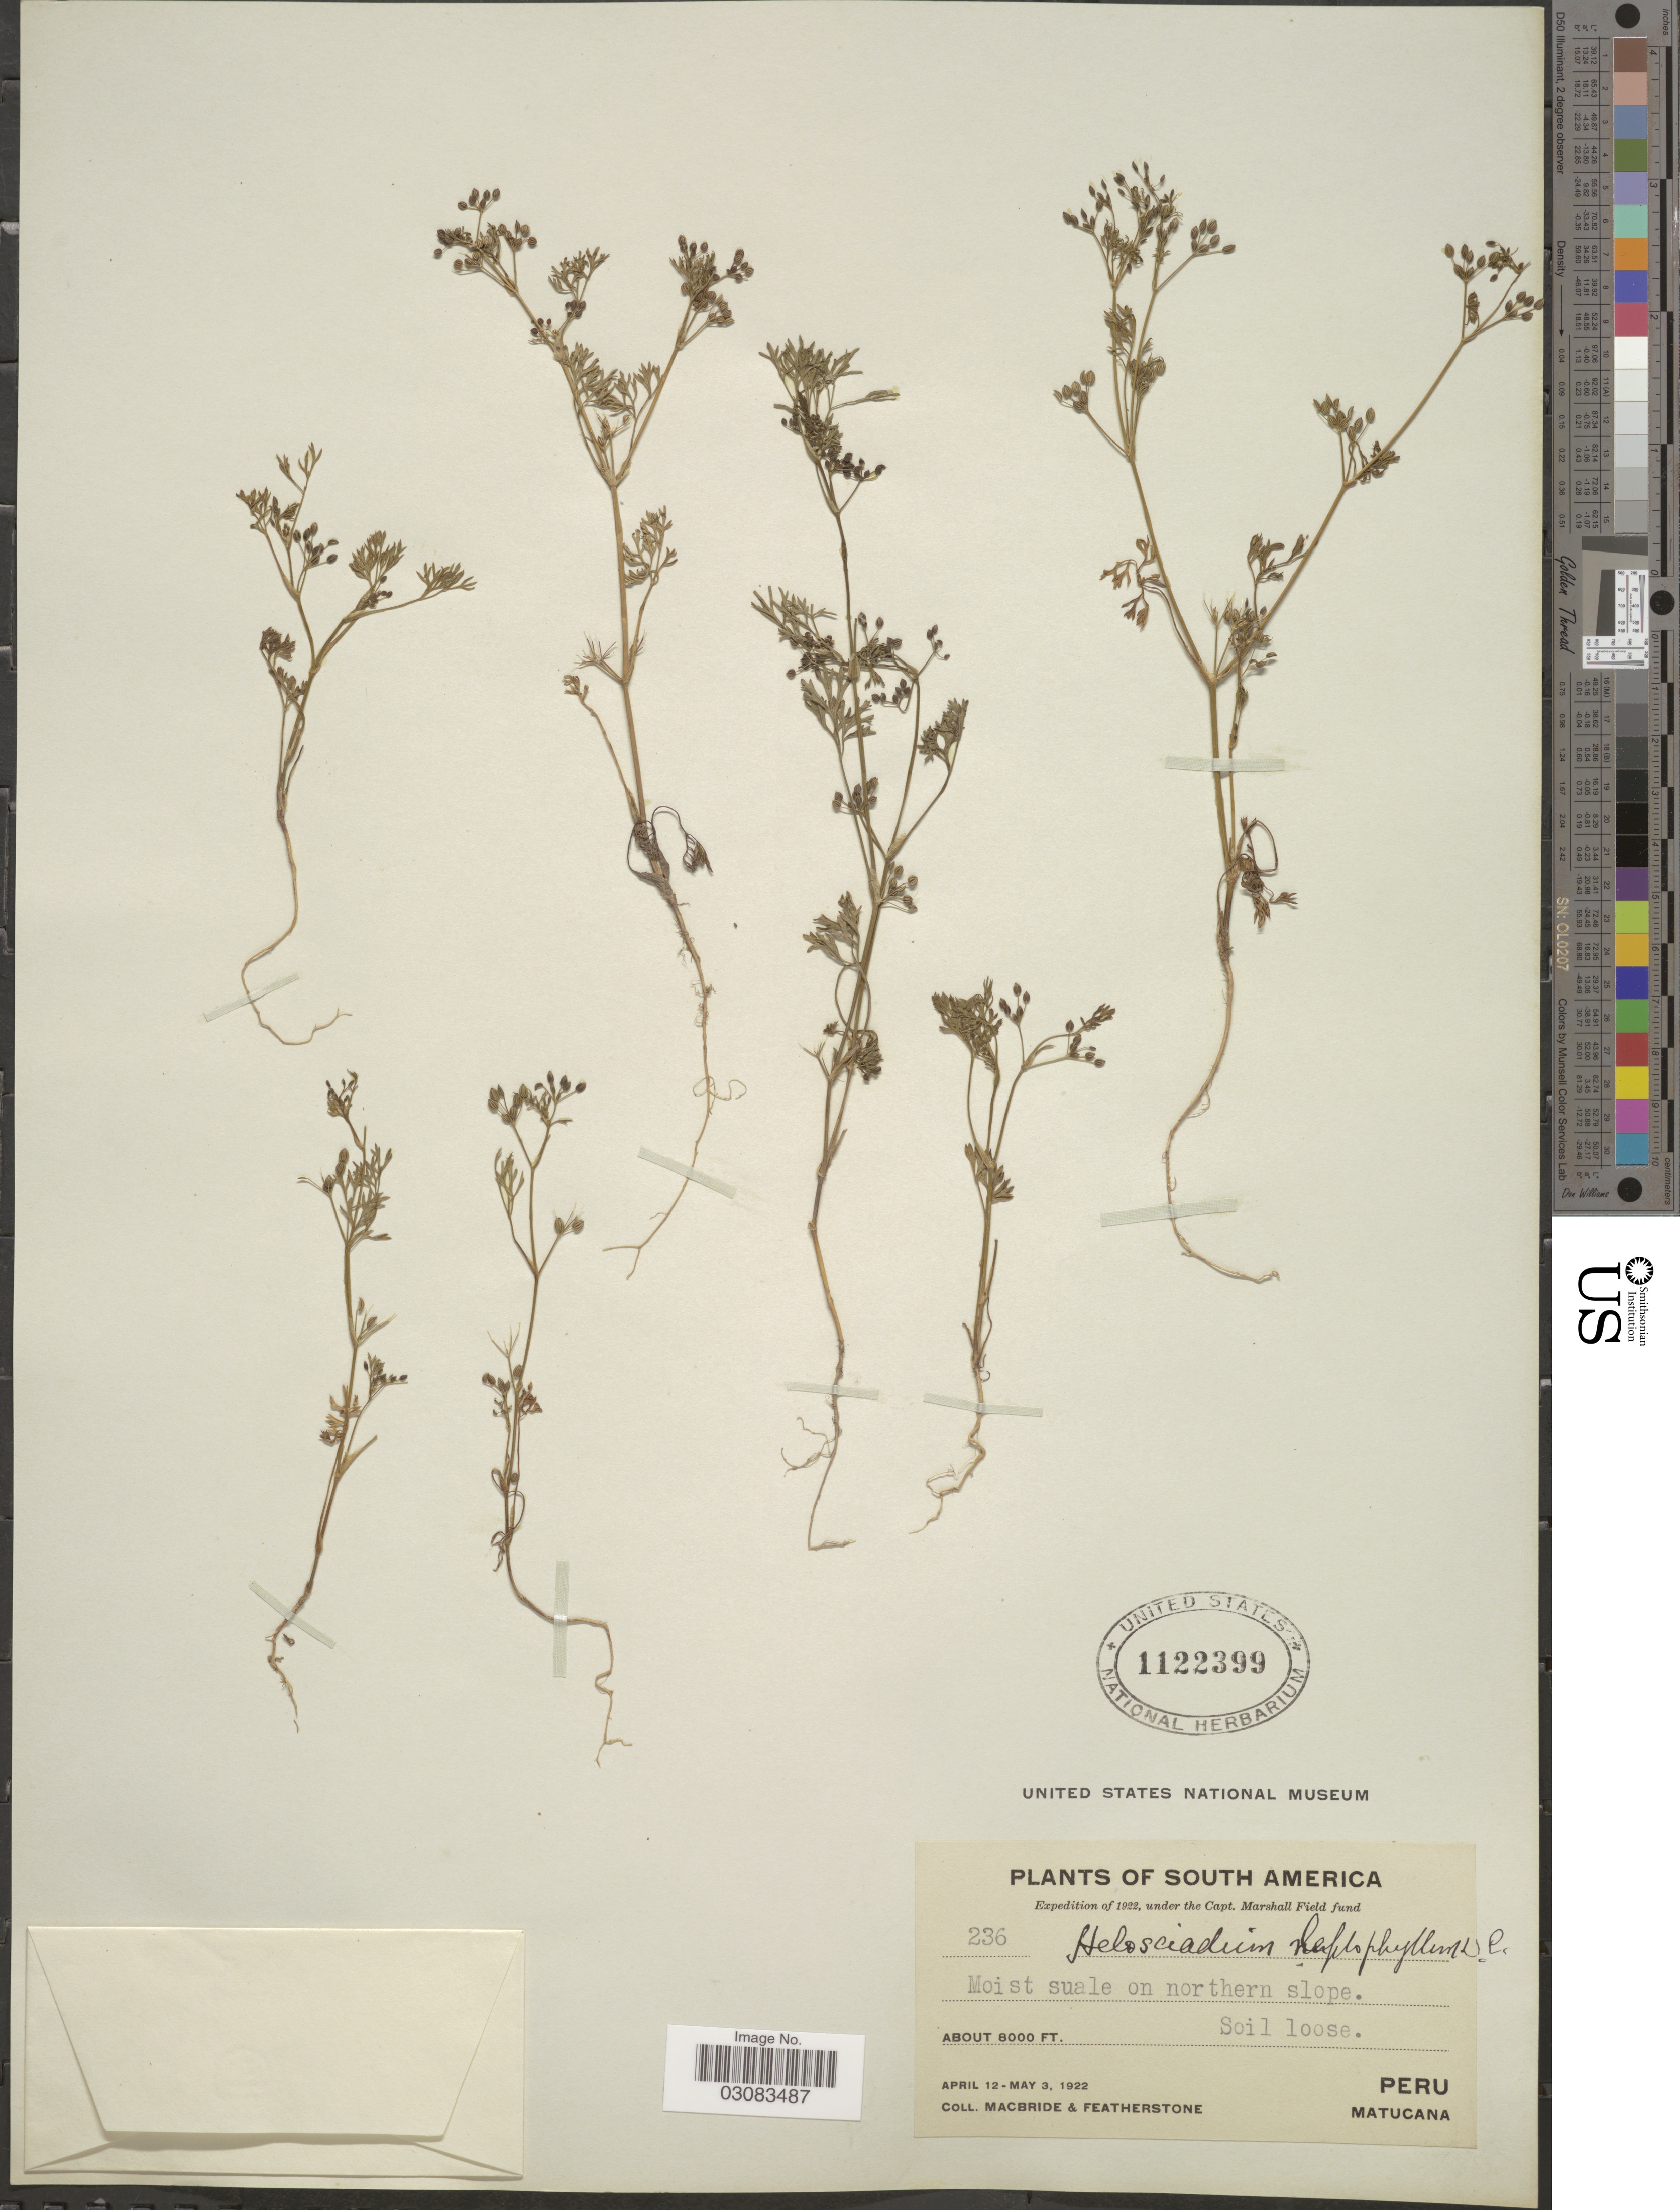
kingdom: Plantae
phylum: Tracheophyta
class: Magnoliopsida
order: Apiales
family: Apiaceae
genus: Cyclospermum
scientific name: Cyclospermum leptophyllum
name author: (Pers.) Sprague ex Britton & P. Wilson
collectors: Macbride, -- & -. Featherstone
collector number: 236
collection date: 1922-04-12/1922-05-03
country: Peru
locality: Moist suale on northern slope. Matucana.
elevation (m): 2438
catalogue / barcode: US 1122399